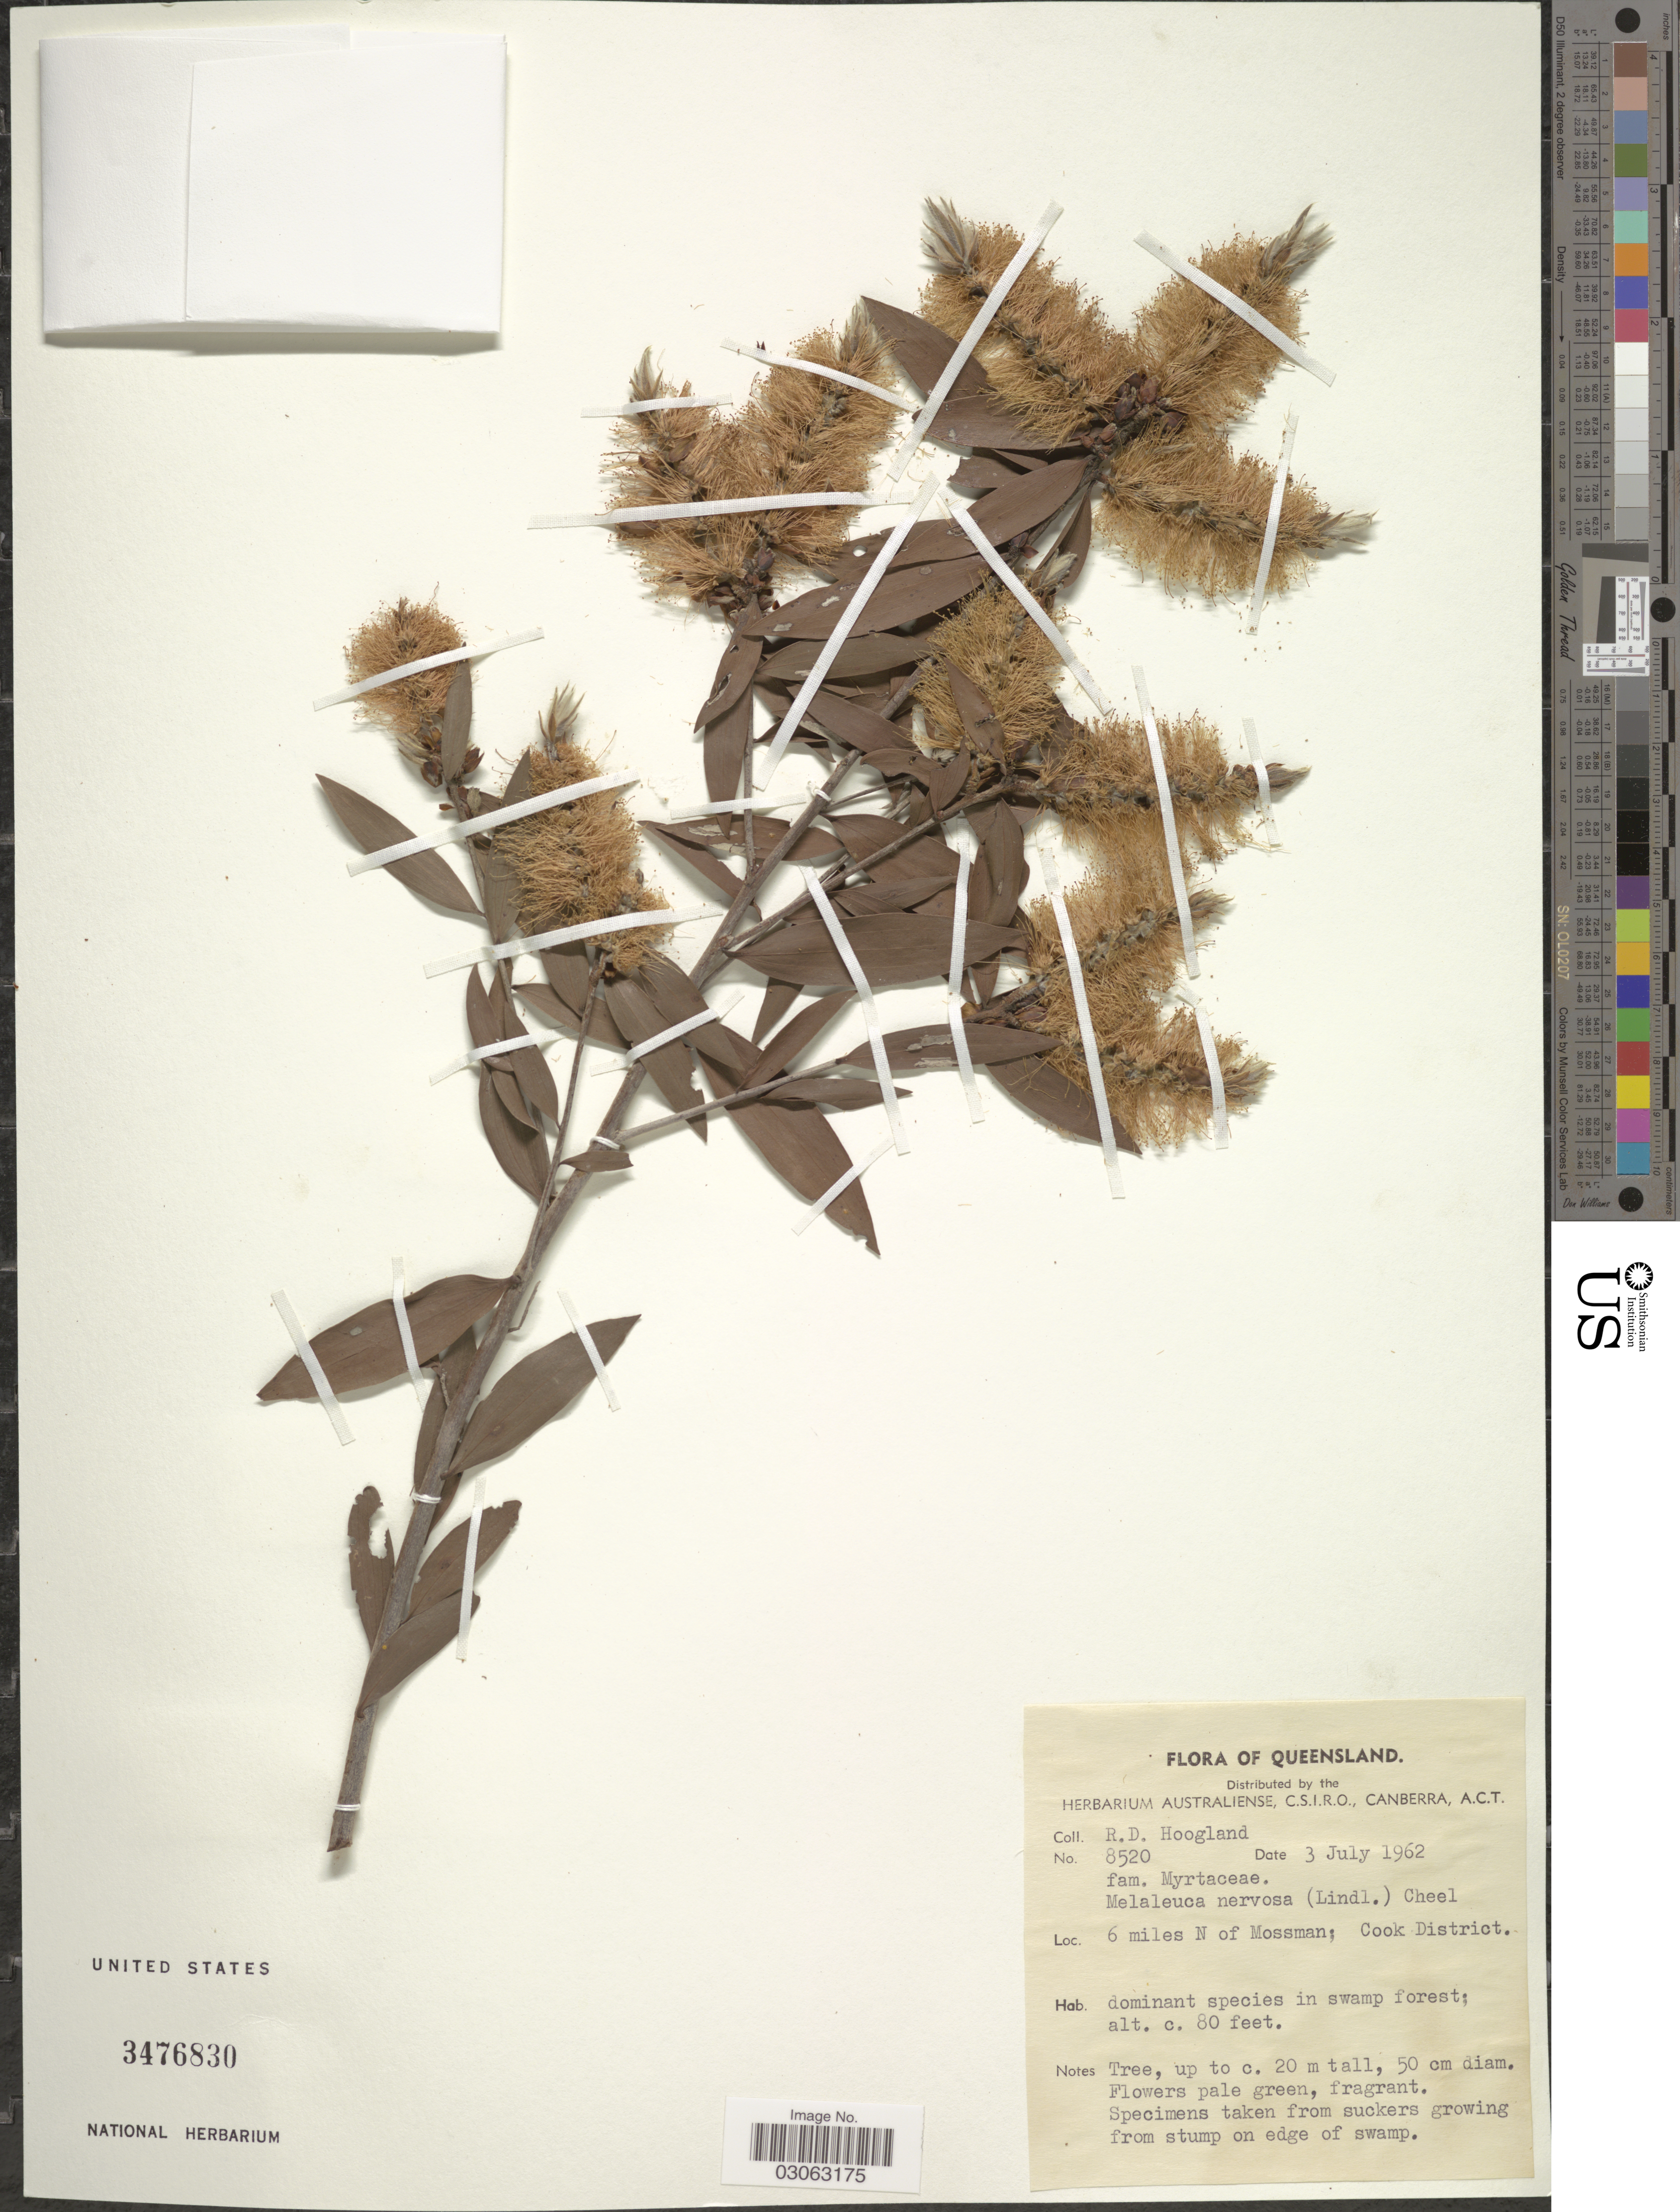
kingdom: Plantae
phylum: Tracheophyta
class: Magnoliopsida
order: Myrtales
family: Myrtaceae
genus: Melaleuca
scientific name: Melaleuca nervosa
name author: (Lindl.) Cheel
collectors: R. D. Hoogland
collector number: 8520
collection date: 1962-07-03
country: Australia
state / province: Queensland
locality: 6 miles N of Mossman; Cook District.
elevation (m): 24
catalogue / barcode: US 3476830